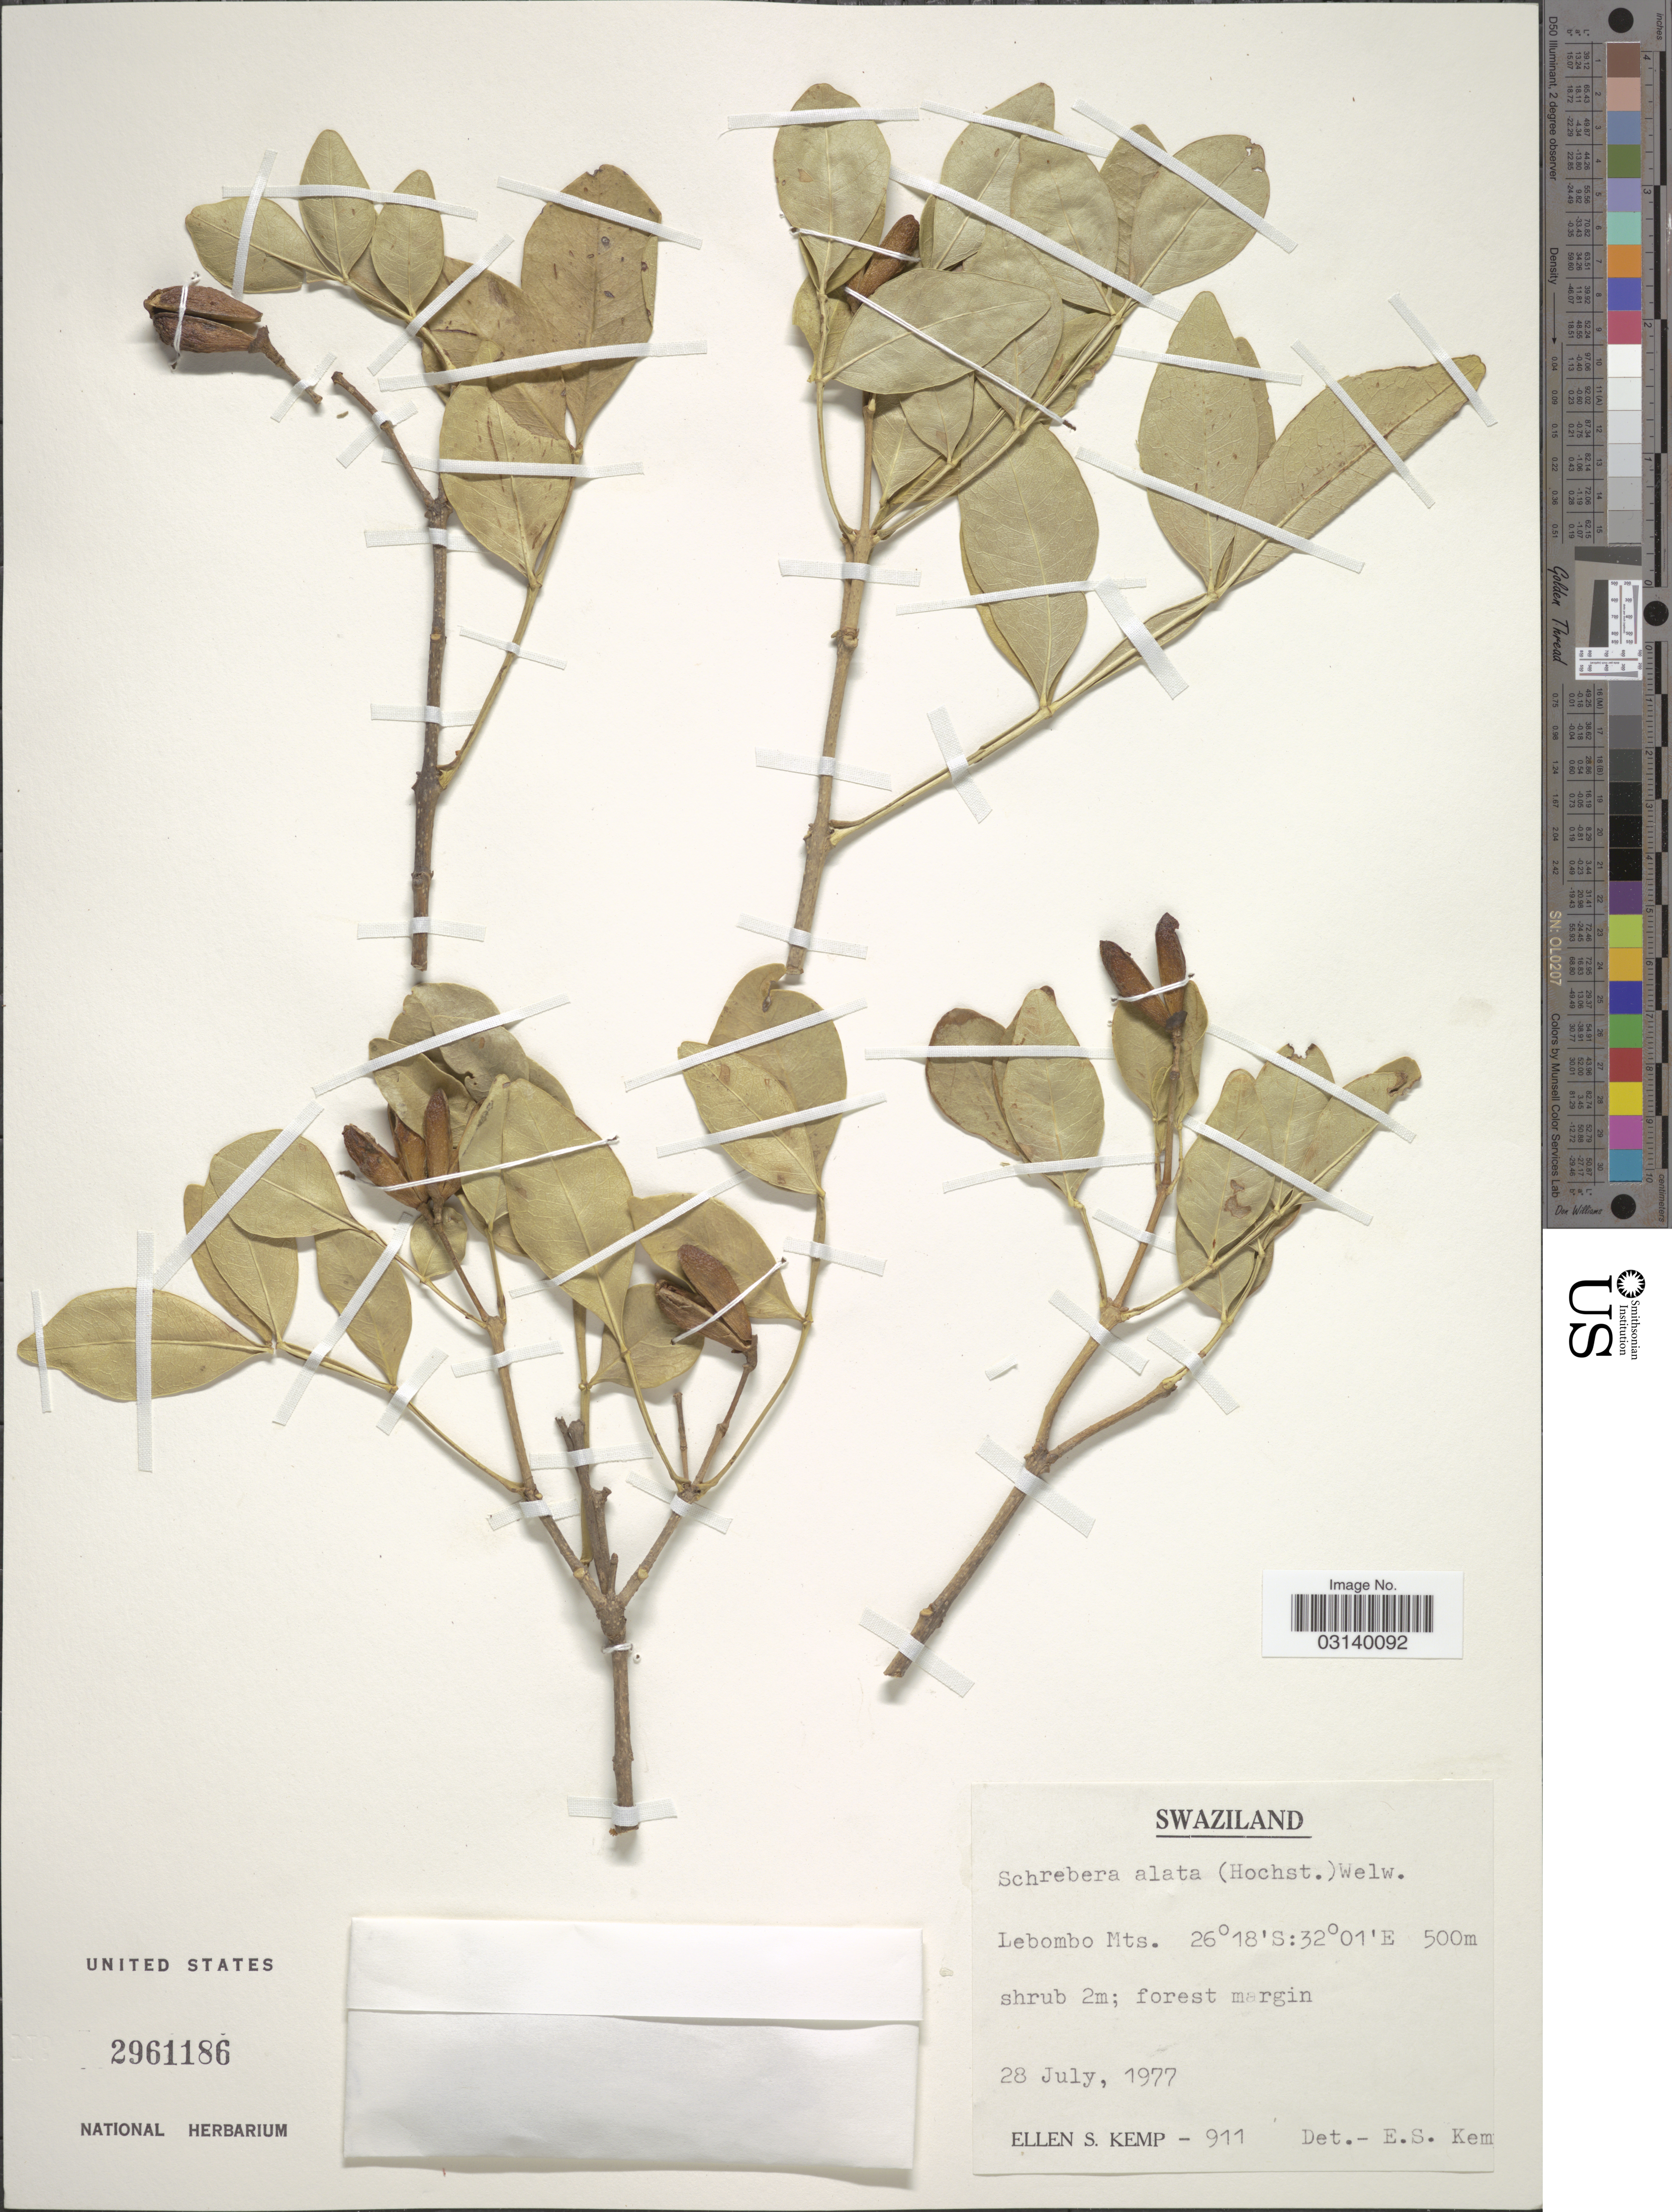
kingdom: Plantae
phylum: Tracheophyta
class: Magnoliopsida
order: Lamiales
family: Oleaceae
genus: Schrebera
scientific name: Schrebera alata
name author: (Hochst.) Welw.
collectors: E. S. Kemp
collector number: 911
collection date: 1977-07-28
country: Eswatini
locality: Lebombo Mts.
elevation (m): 500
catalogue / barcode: US 2961186